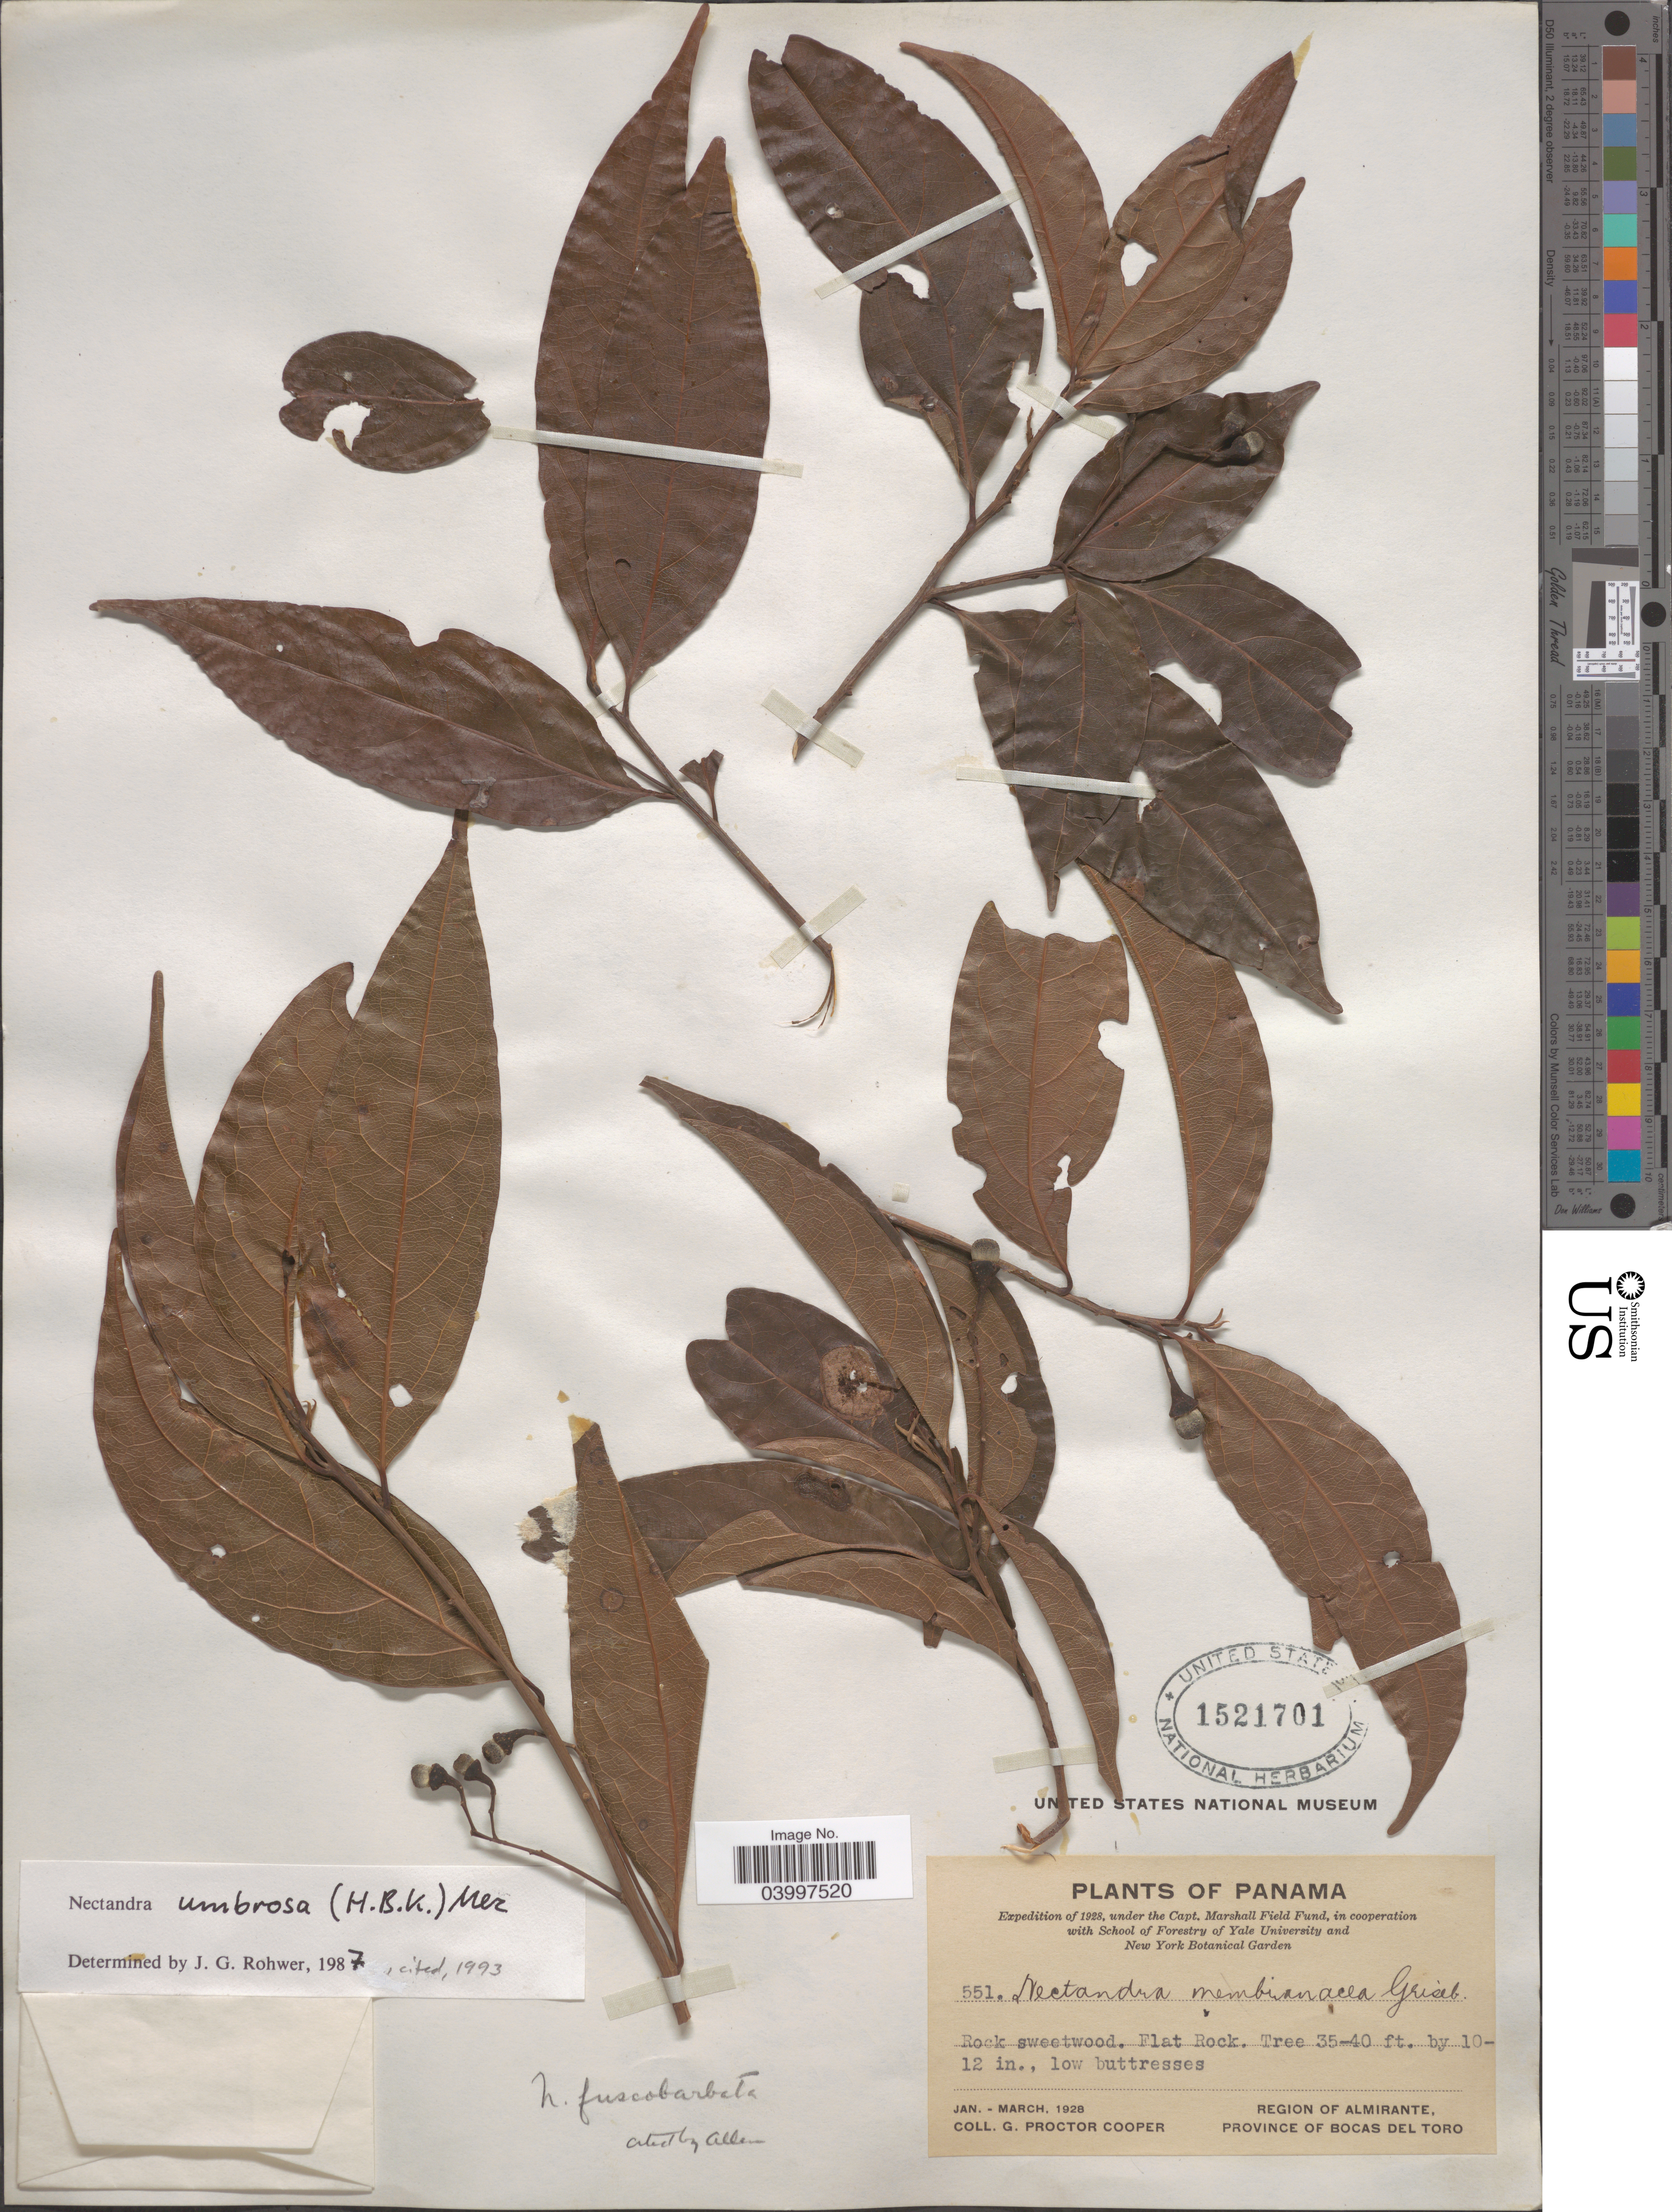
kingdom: Plantae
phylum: Tracheophyta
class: Magnoliopsida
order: Laurales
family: Lauraceae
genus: Nectandra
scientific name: Nectandra umbrosa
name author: (Kunth) Mez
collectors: G. Cooper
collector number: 551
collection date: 1928-01/1928-03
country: Panama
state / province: Bocas del Toro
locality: Region of Almirante.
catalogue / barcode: US 1521701